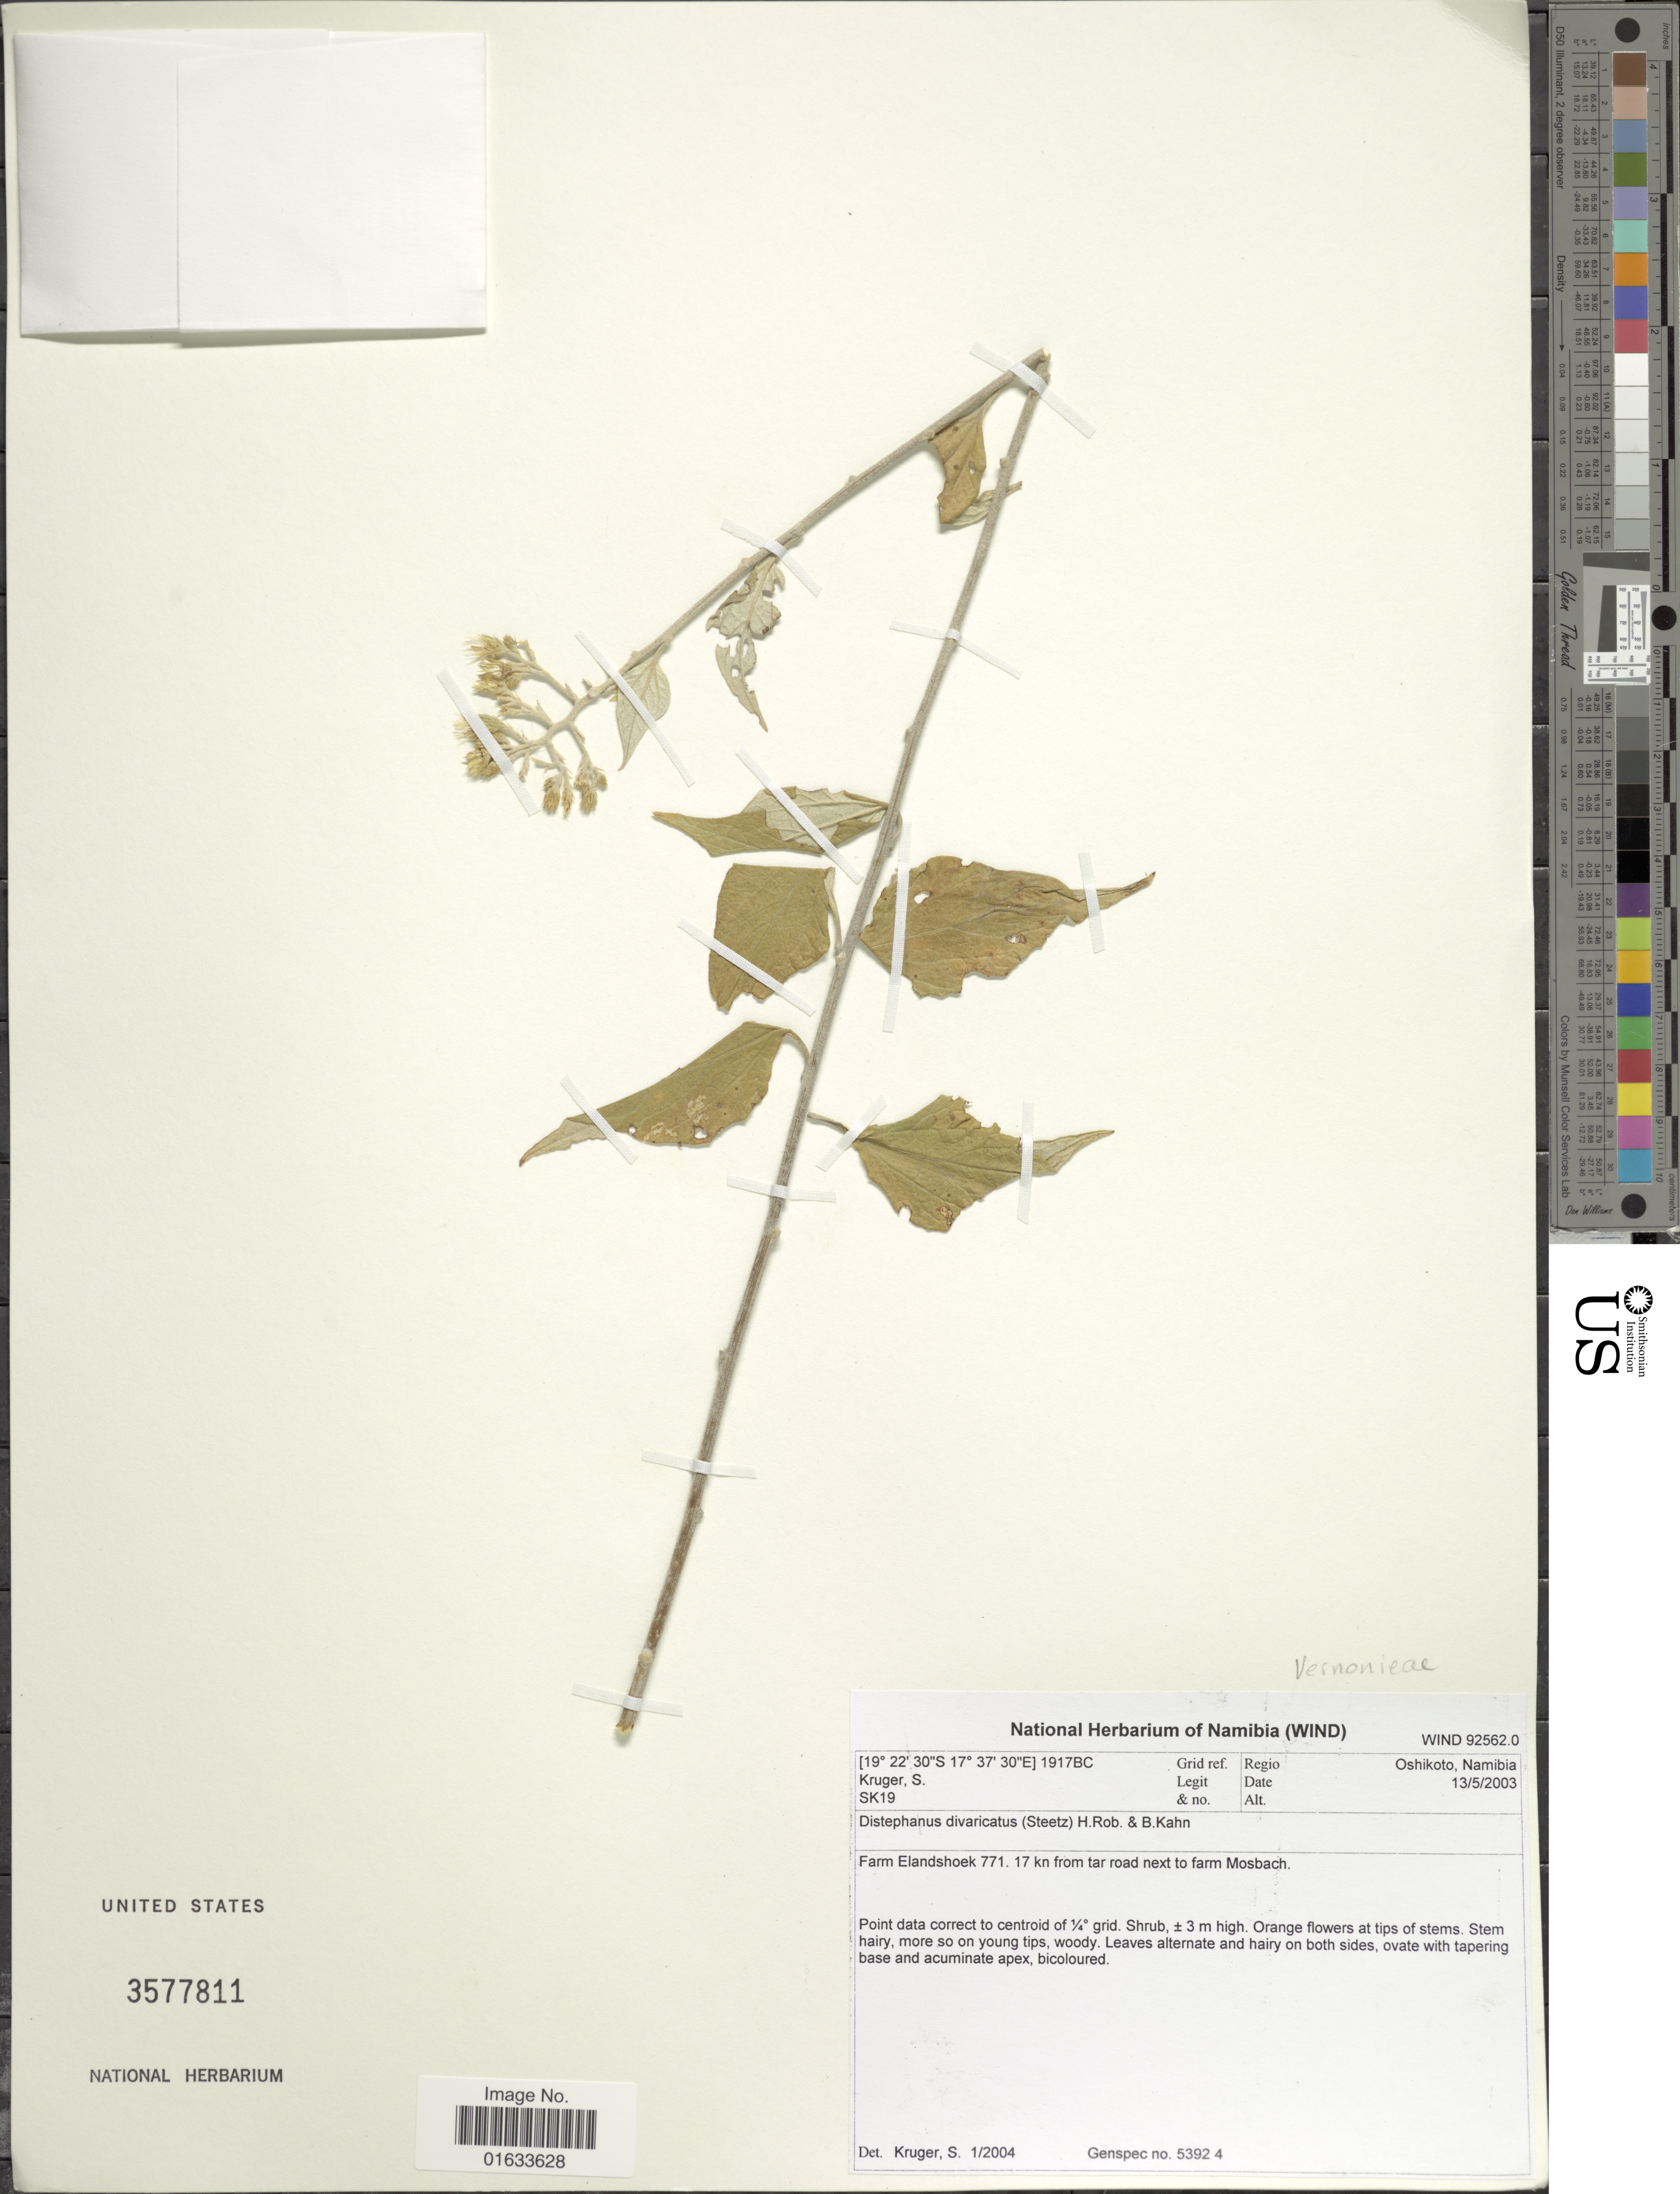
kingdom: Plantae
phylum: Tracheophyta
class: Magnoliopsida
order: Asterales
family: Asteraceae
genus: Distephanus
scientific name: Distephanus divaricatus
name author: (Steetz) H. Rob. & B. Kahn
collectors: S. Kruger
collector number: SK19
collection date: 2003-05-13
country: Namibia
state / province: Oshikoto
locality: Regio Oshikoto, Namibia. Farm Elandshoek 771. 17 km from tar road next to farm Mosbach.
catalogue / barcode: US 3577811